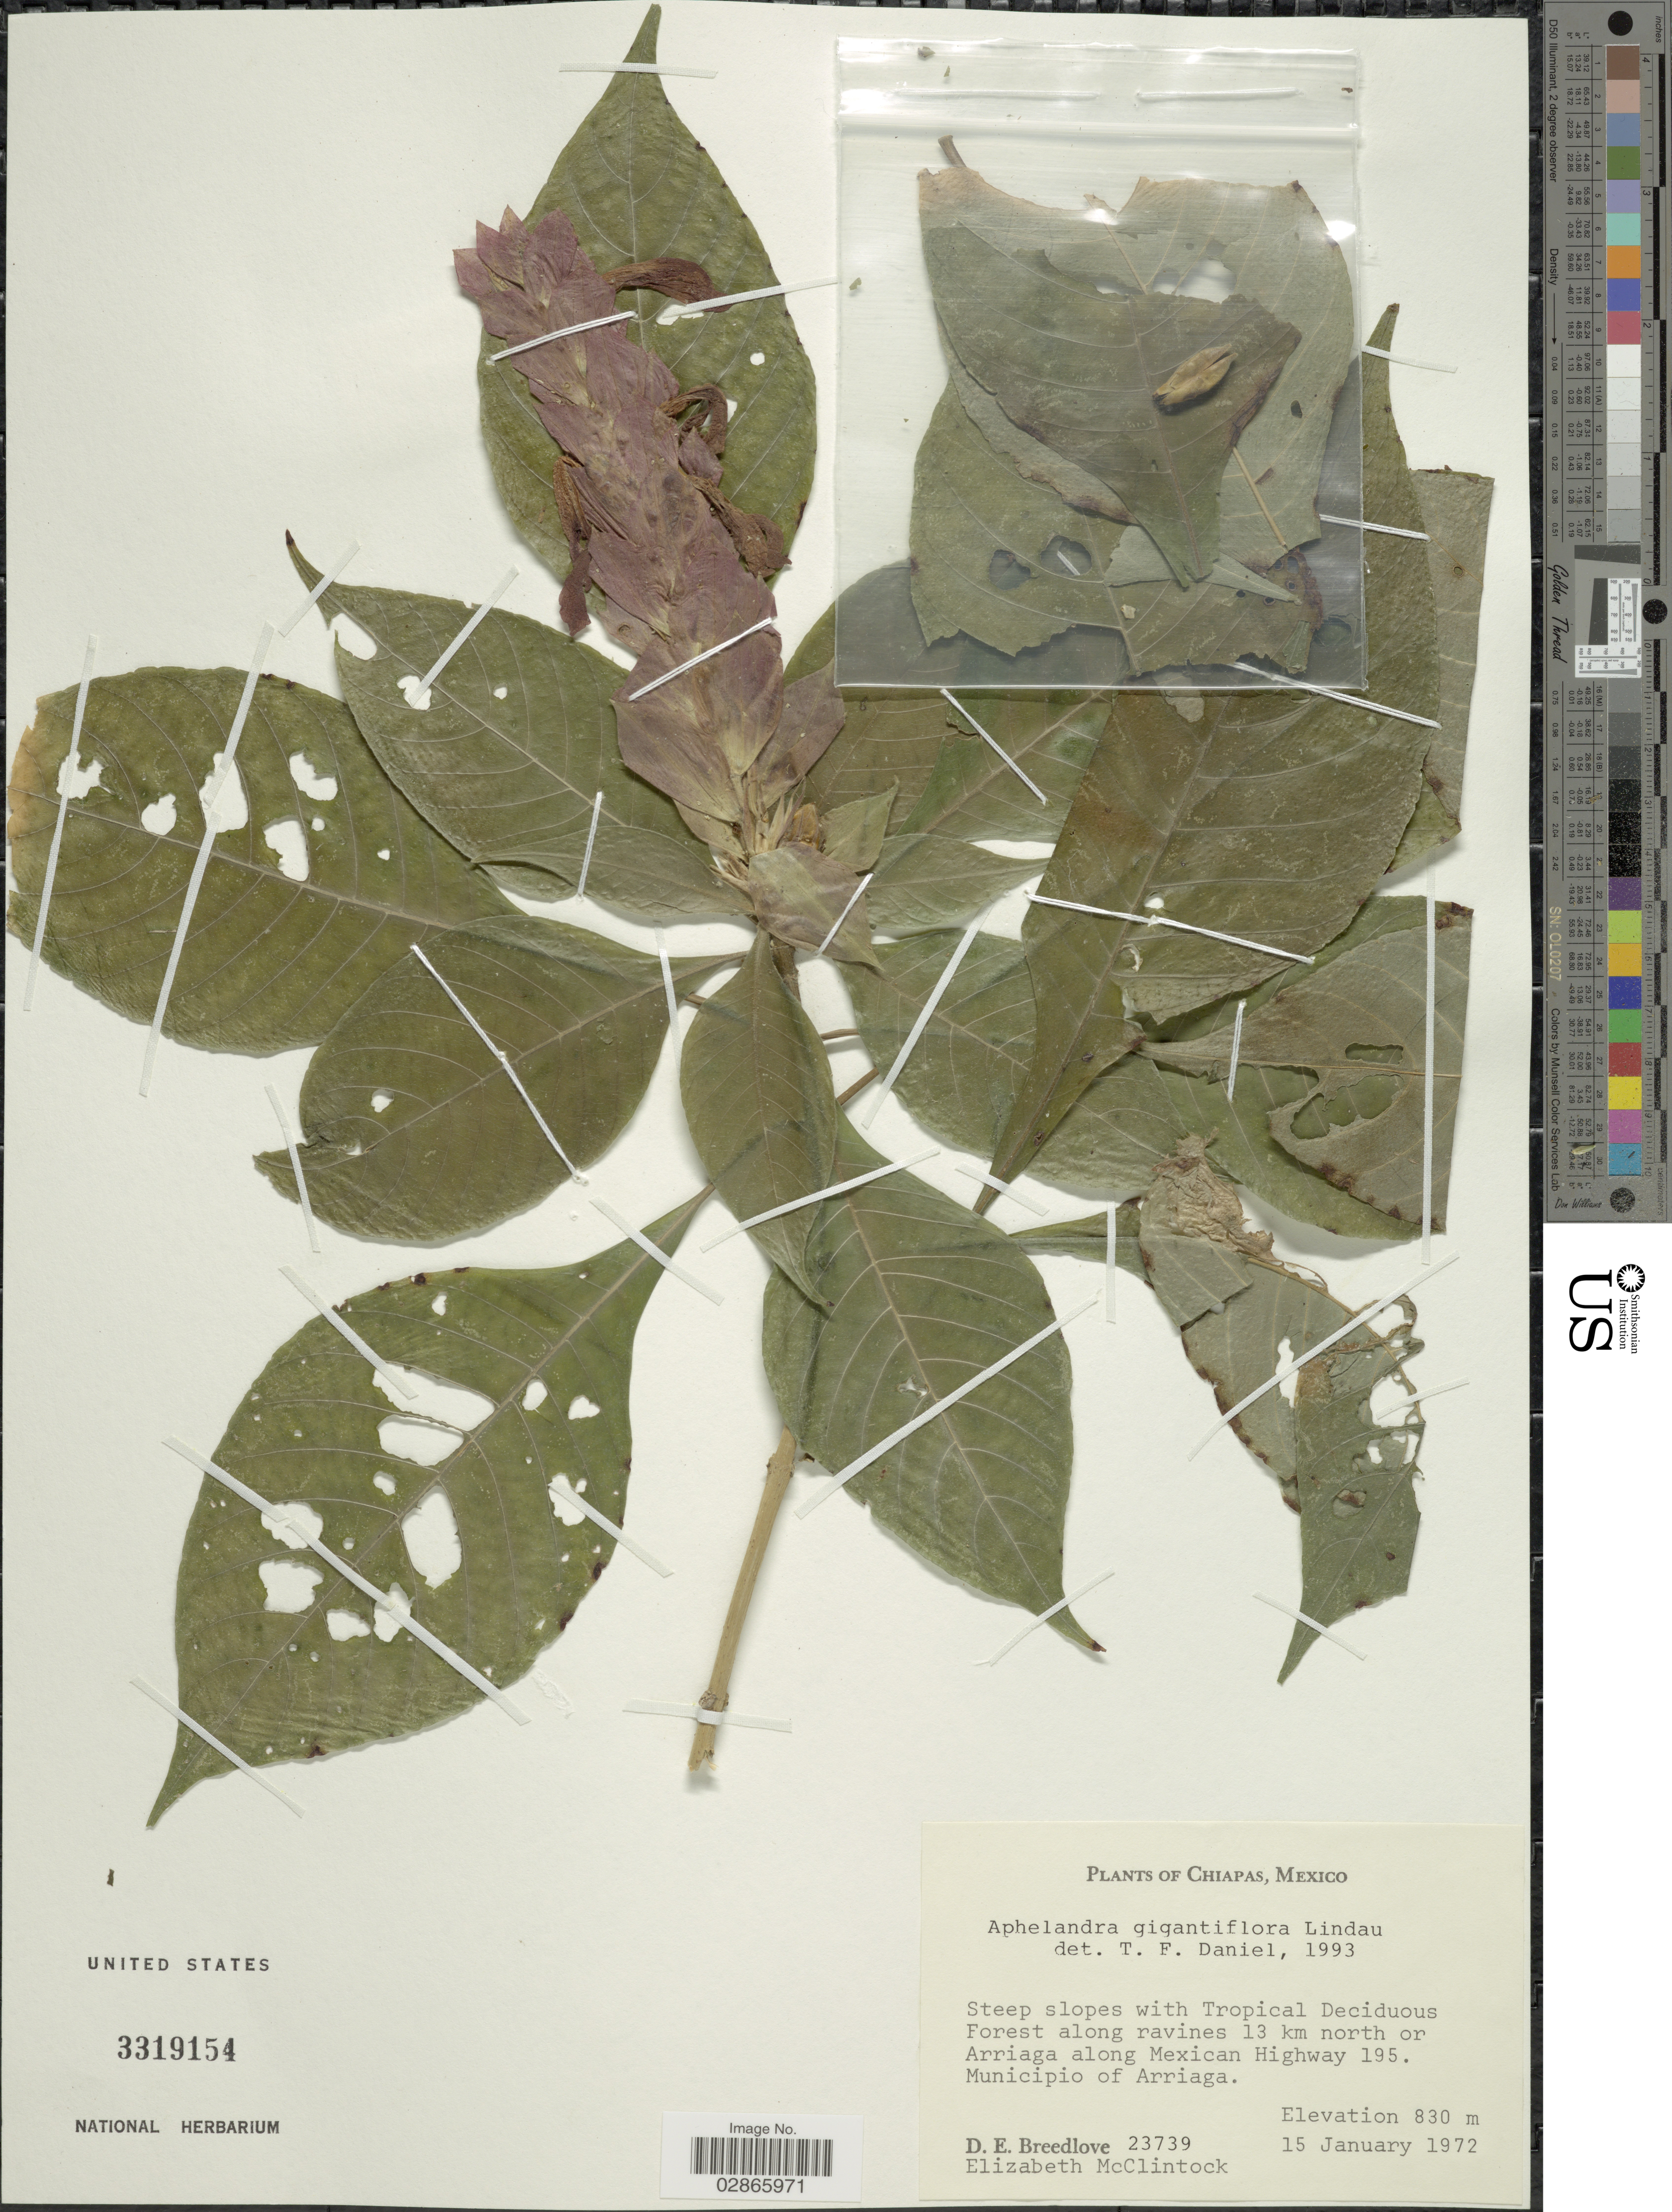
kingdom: Plantae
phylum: Tracheophyta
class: Magnoliopsida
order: Lamiales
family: Acanthaceae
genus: Aphelandra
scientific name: Aphelandra gigantiflora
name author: Lindau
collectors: D. E. Breedlove & E. McClintock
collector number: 23739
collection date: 1972-01-15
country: Mexico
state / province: Chiapas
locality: Forest along ravines 13 km north or Arriaga along Mexican Highway 195. Municipio of Arriaga.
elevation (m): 830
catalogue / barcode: US 3319154